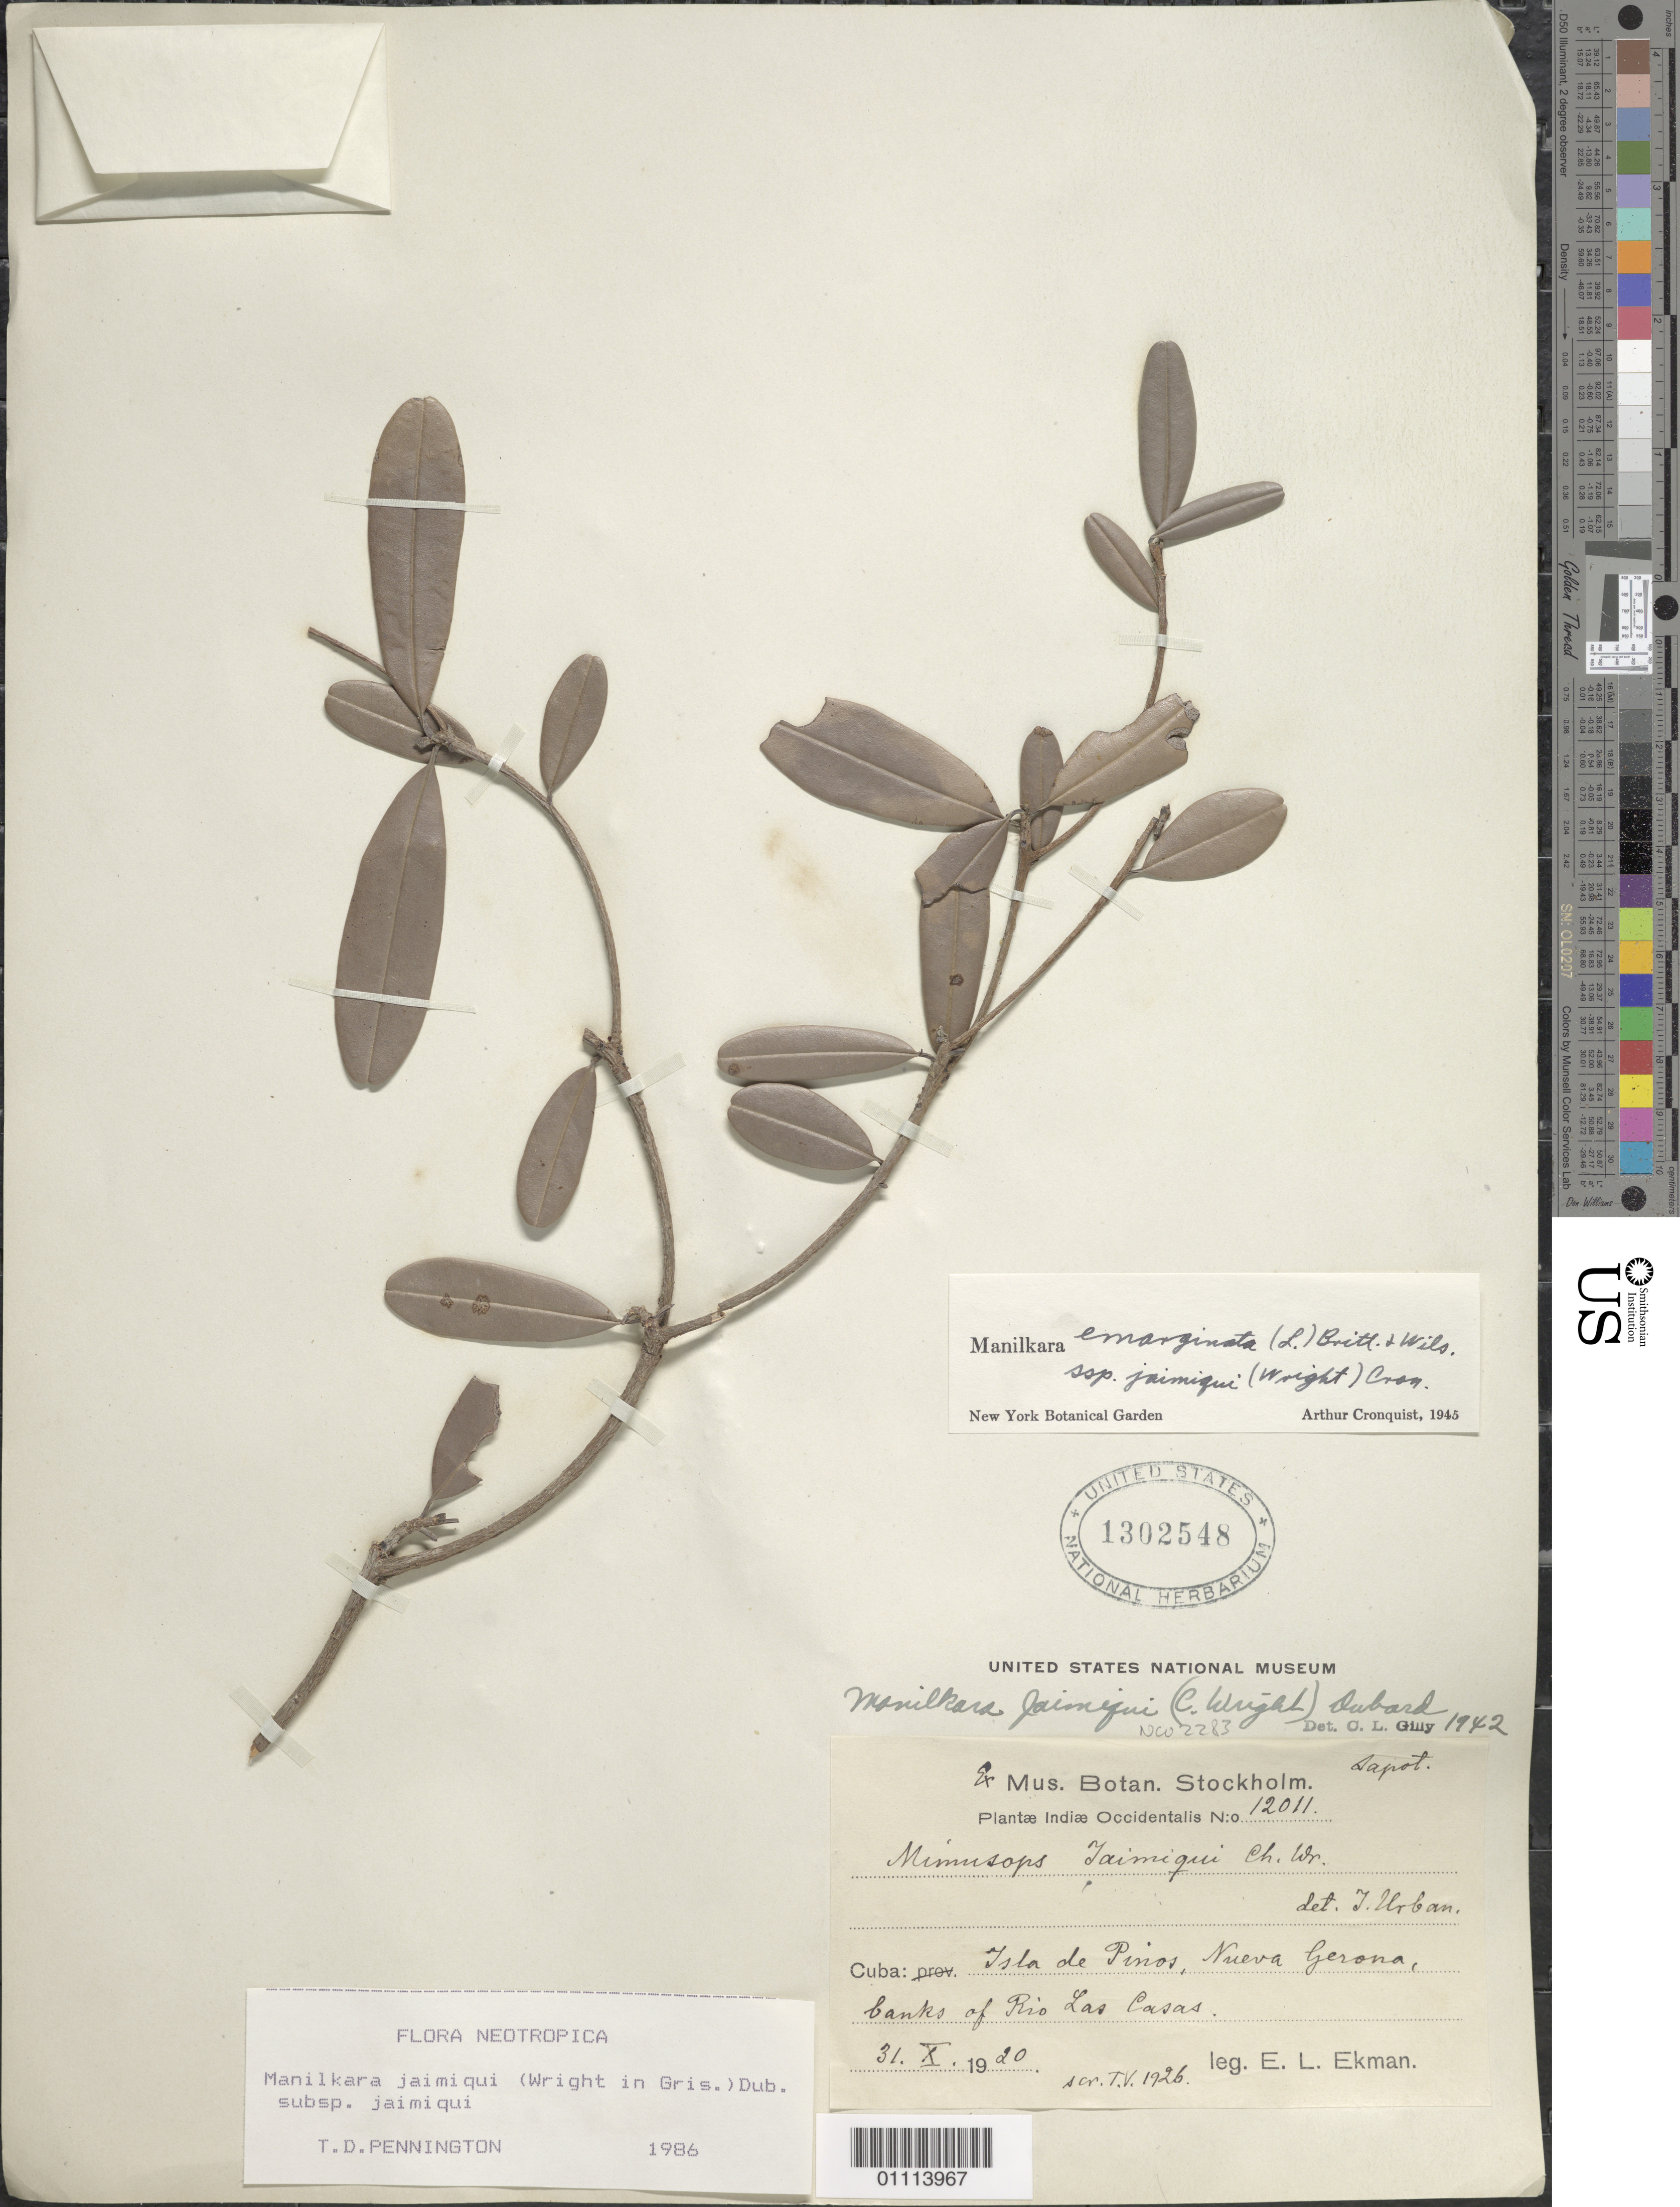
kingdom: Plantae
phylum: Tracheophyta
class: Magnoliopsida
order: Ericales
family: Sapotaceae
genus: Manilkara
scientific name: Manilkara jaimiqui subsp. jaimiqui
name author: (C. Wright ex Griseb.) Dubard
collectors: E. L. Ekman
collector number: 12011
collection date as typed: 31 Oct 1920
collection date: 1920-10-31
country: Cuba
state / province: Isla de La Juventud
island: Isla de la Juventud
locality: Isla de Pinos, Nueva Gerona, banks of Rio Las Casas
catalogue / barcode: US 1302548